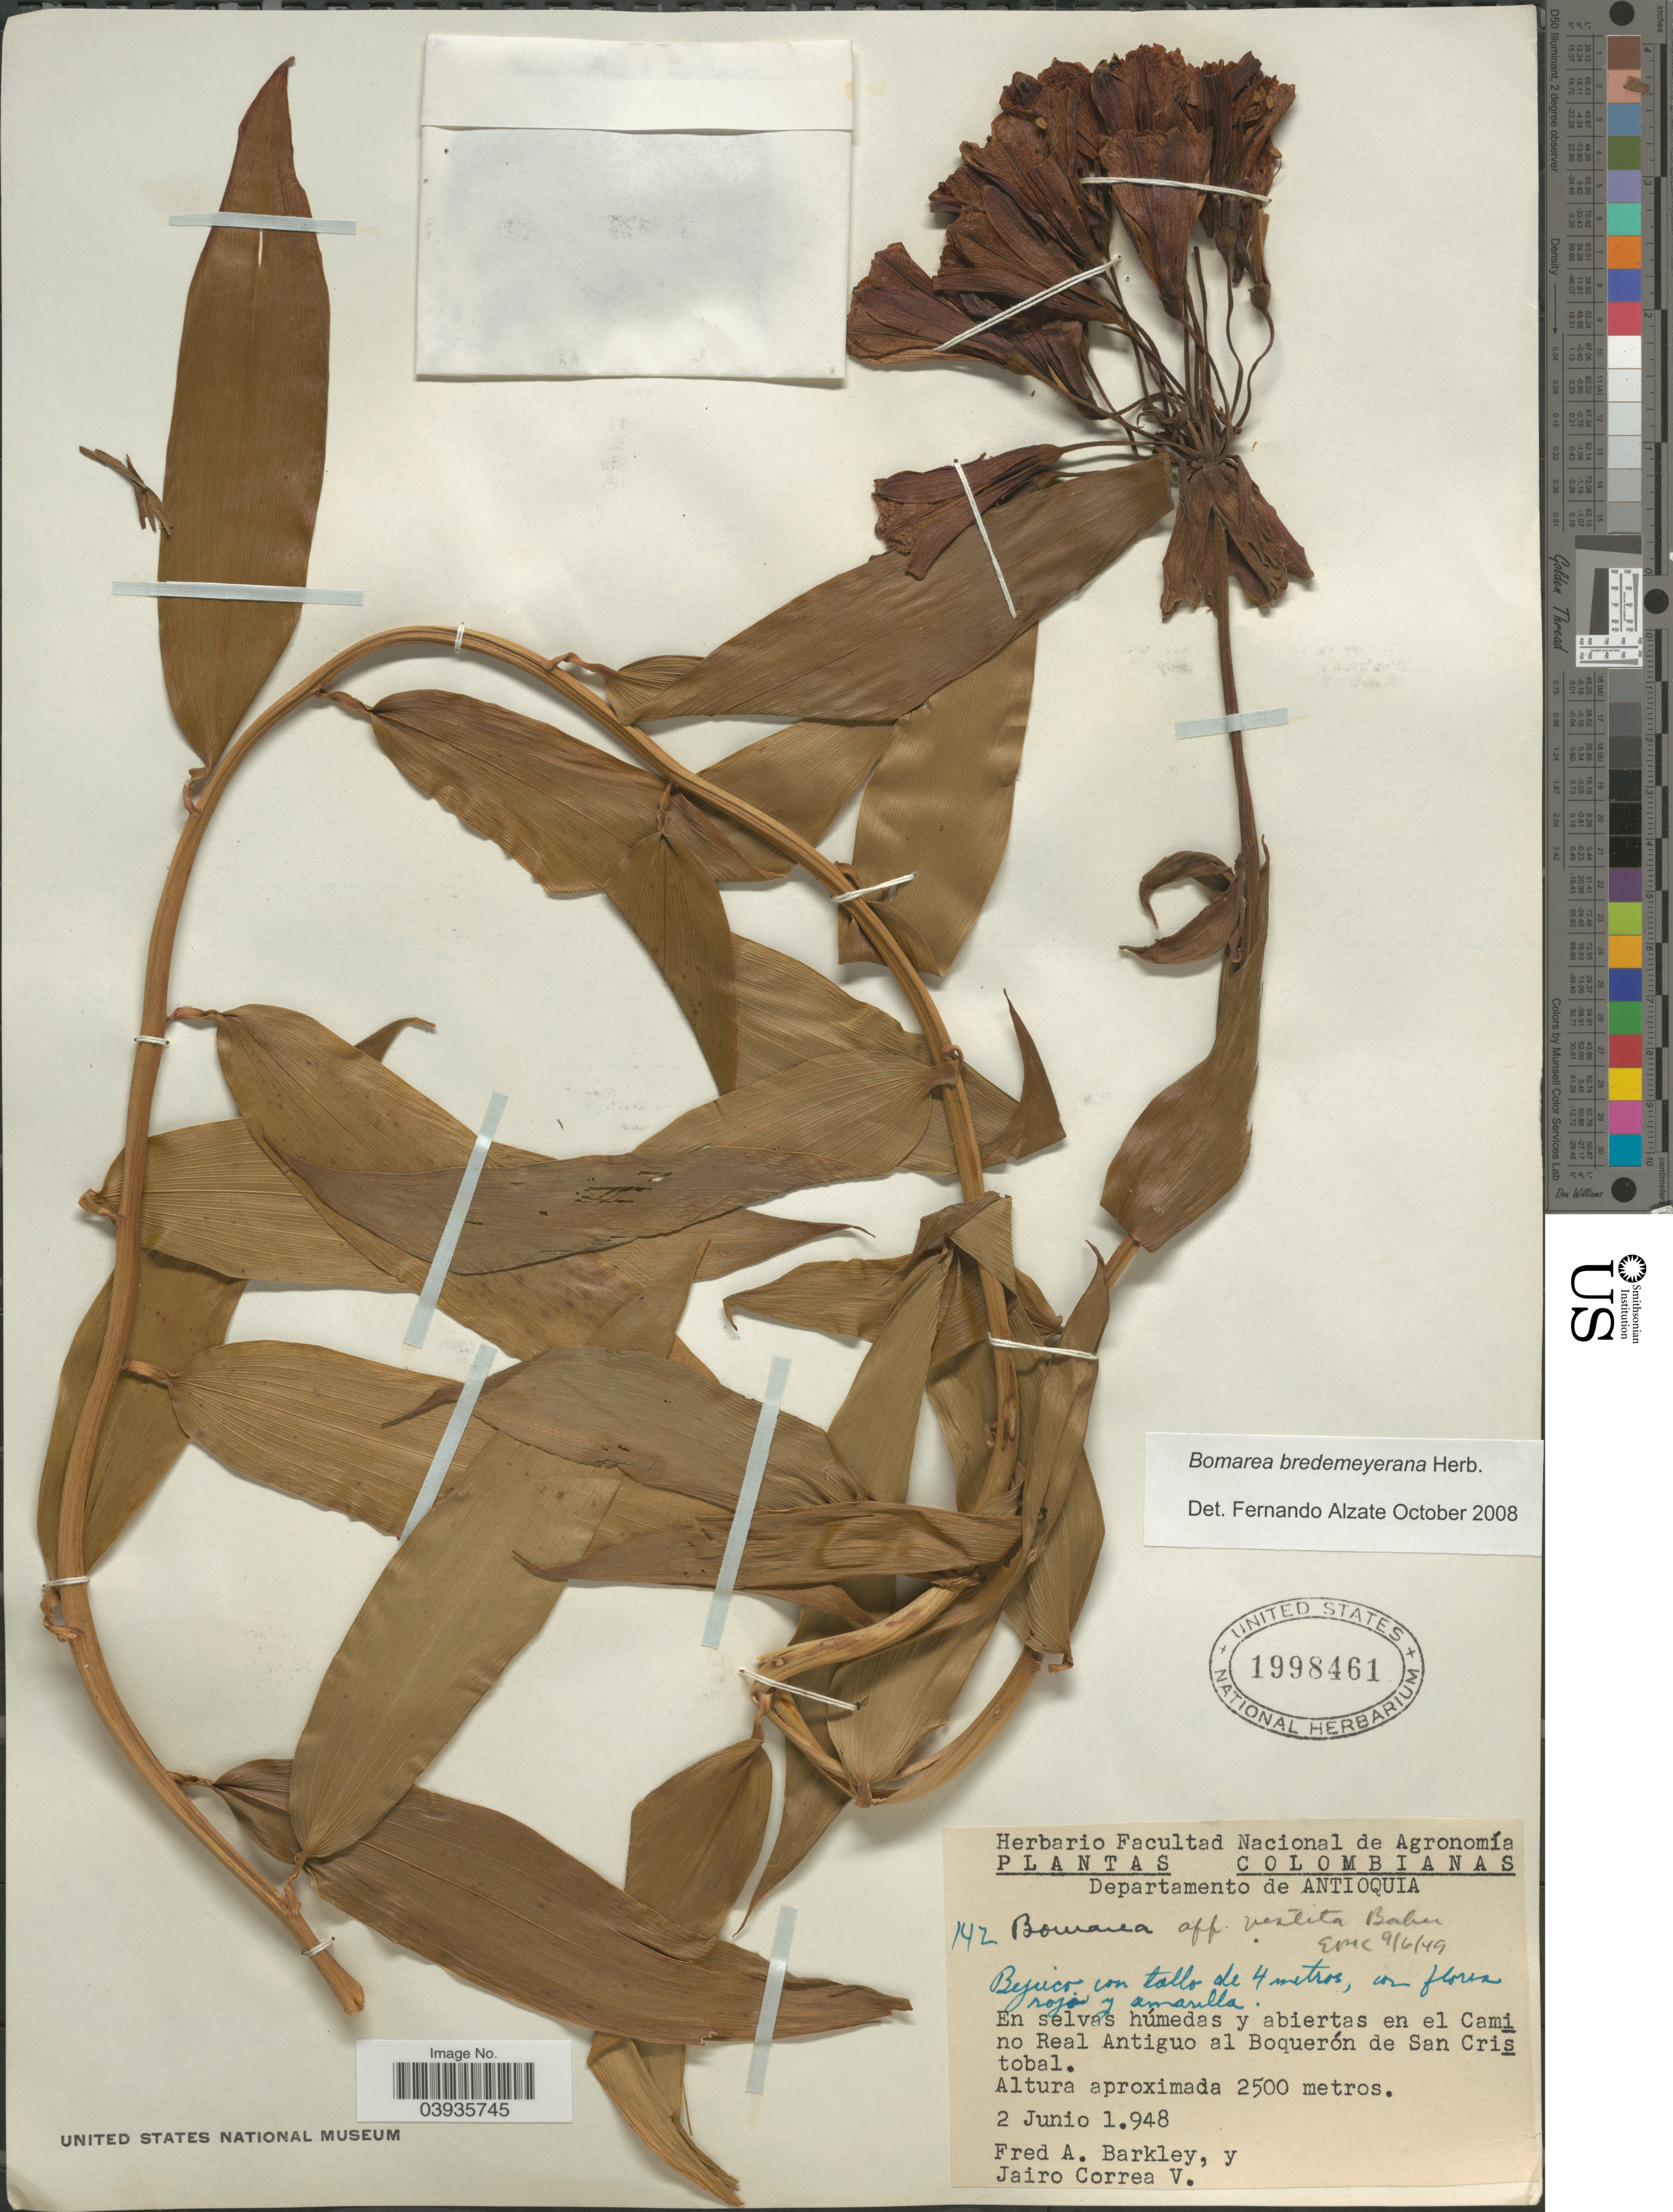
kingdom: Plantae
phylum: Tracheophyta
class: Liliopsida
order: Liliales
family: Alstroemeriaceae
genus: Bomarea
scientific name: Bomarea bredemeyeriana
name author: Herb.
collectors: F. A. Barkley & J. Correa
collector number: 142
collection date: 1948-06-02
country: Colombia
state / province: Antioquia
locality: Departamento de Antioquia. En el Camino Real Antiguo al Boquerón de San Cristobal.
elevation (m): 2500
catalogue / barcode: US 1998461